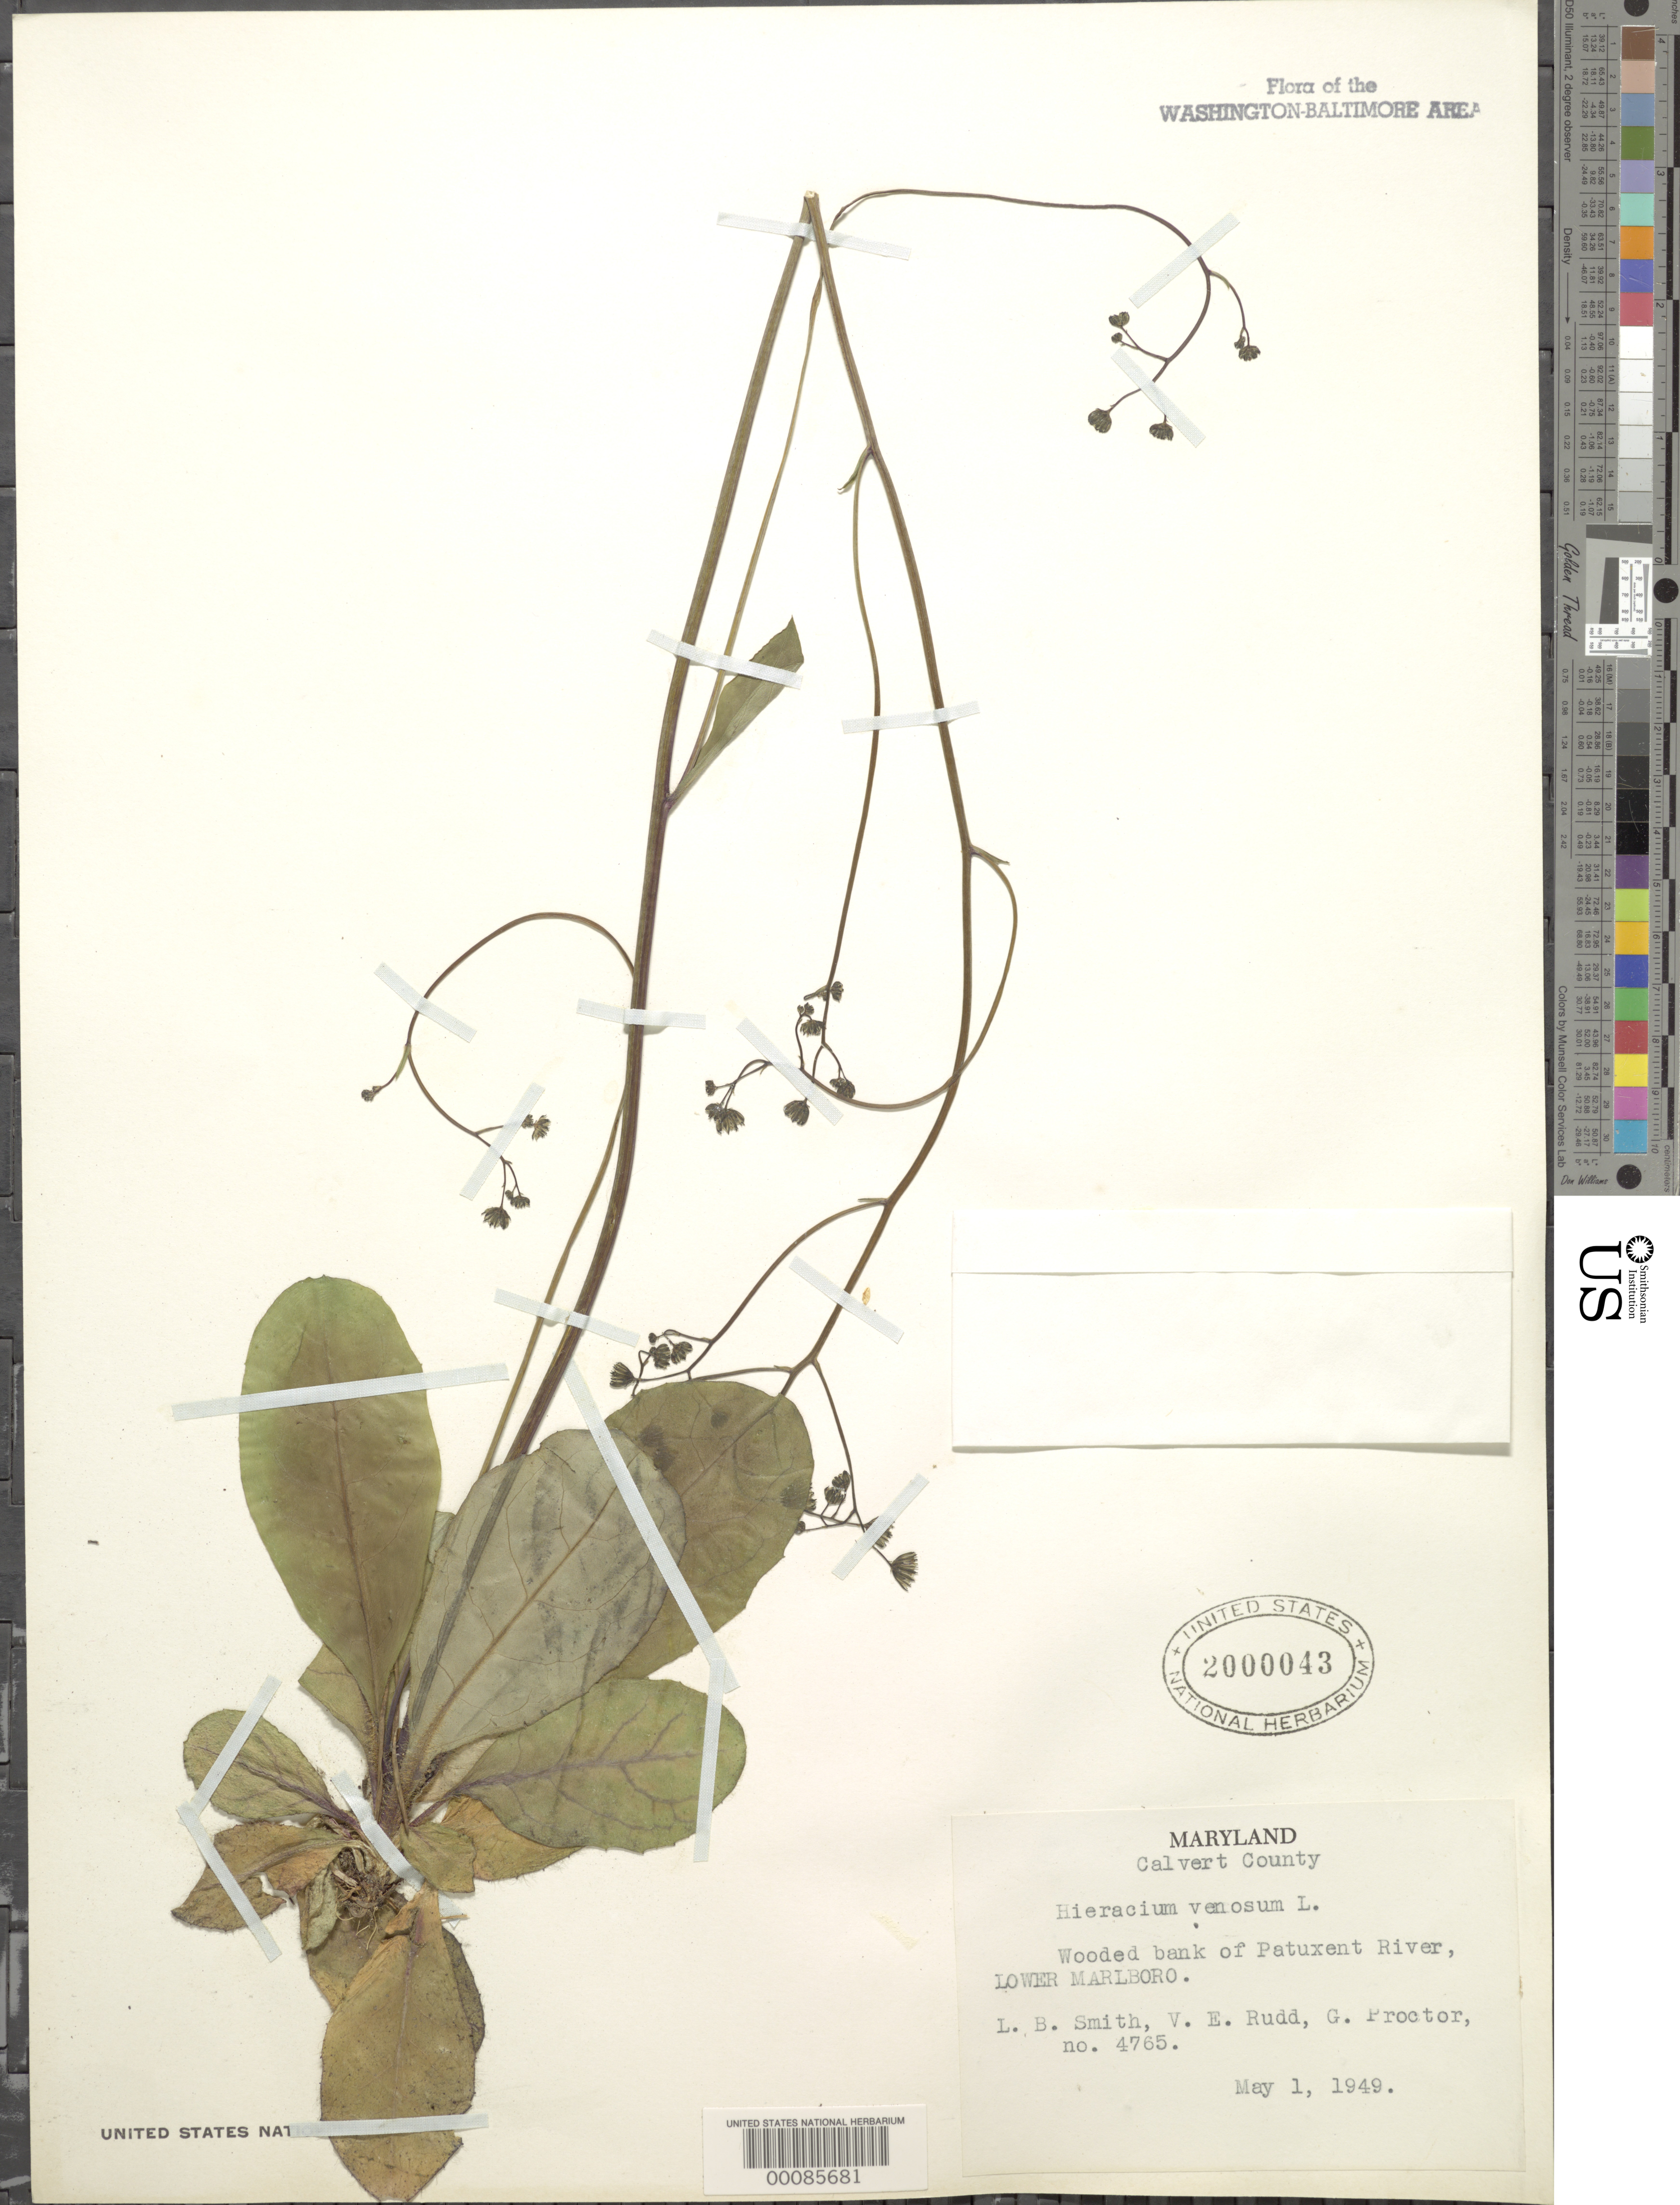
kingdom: Plantae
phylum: Tracheophyta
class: Magnoliopsida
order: Asterales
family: Asteraceae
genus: Hieracium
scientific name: Hieracium venosum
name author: L.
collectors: L. Smith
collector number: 4765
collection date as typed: -1 May 1949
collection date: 1949-05-01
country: United States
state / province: Maryland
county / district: Calvert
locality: Patuxent River lower Marlboro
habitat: Wooded bank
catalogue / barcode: US 2000043